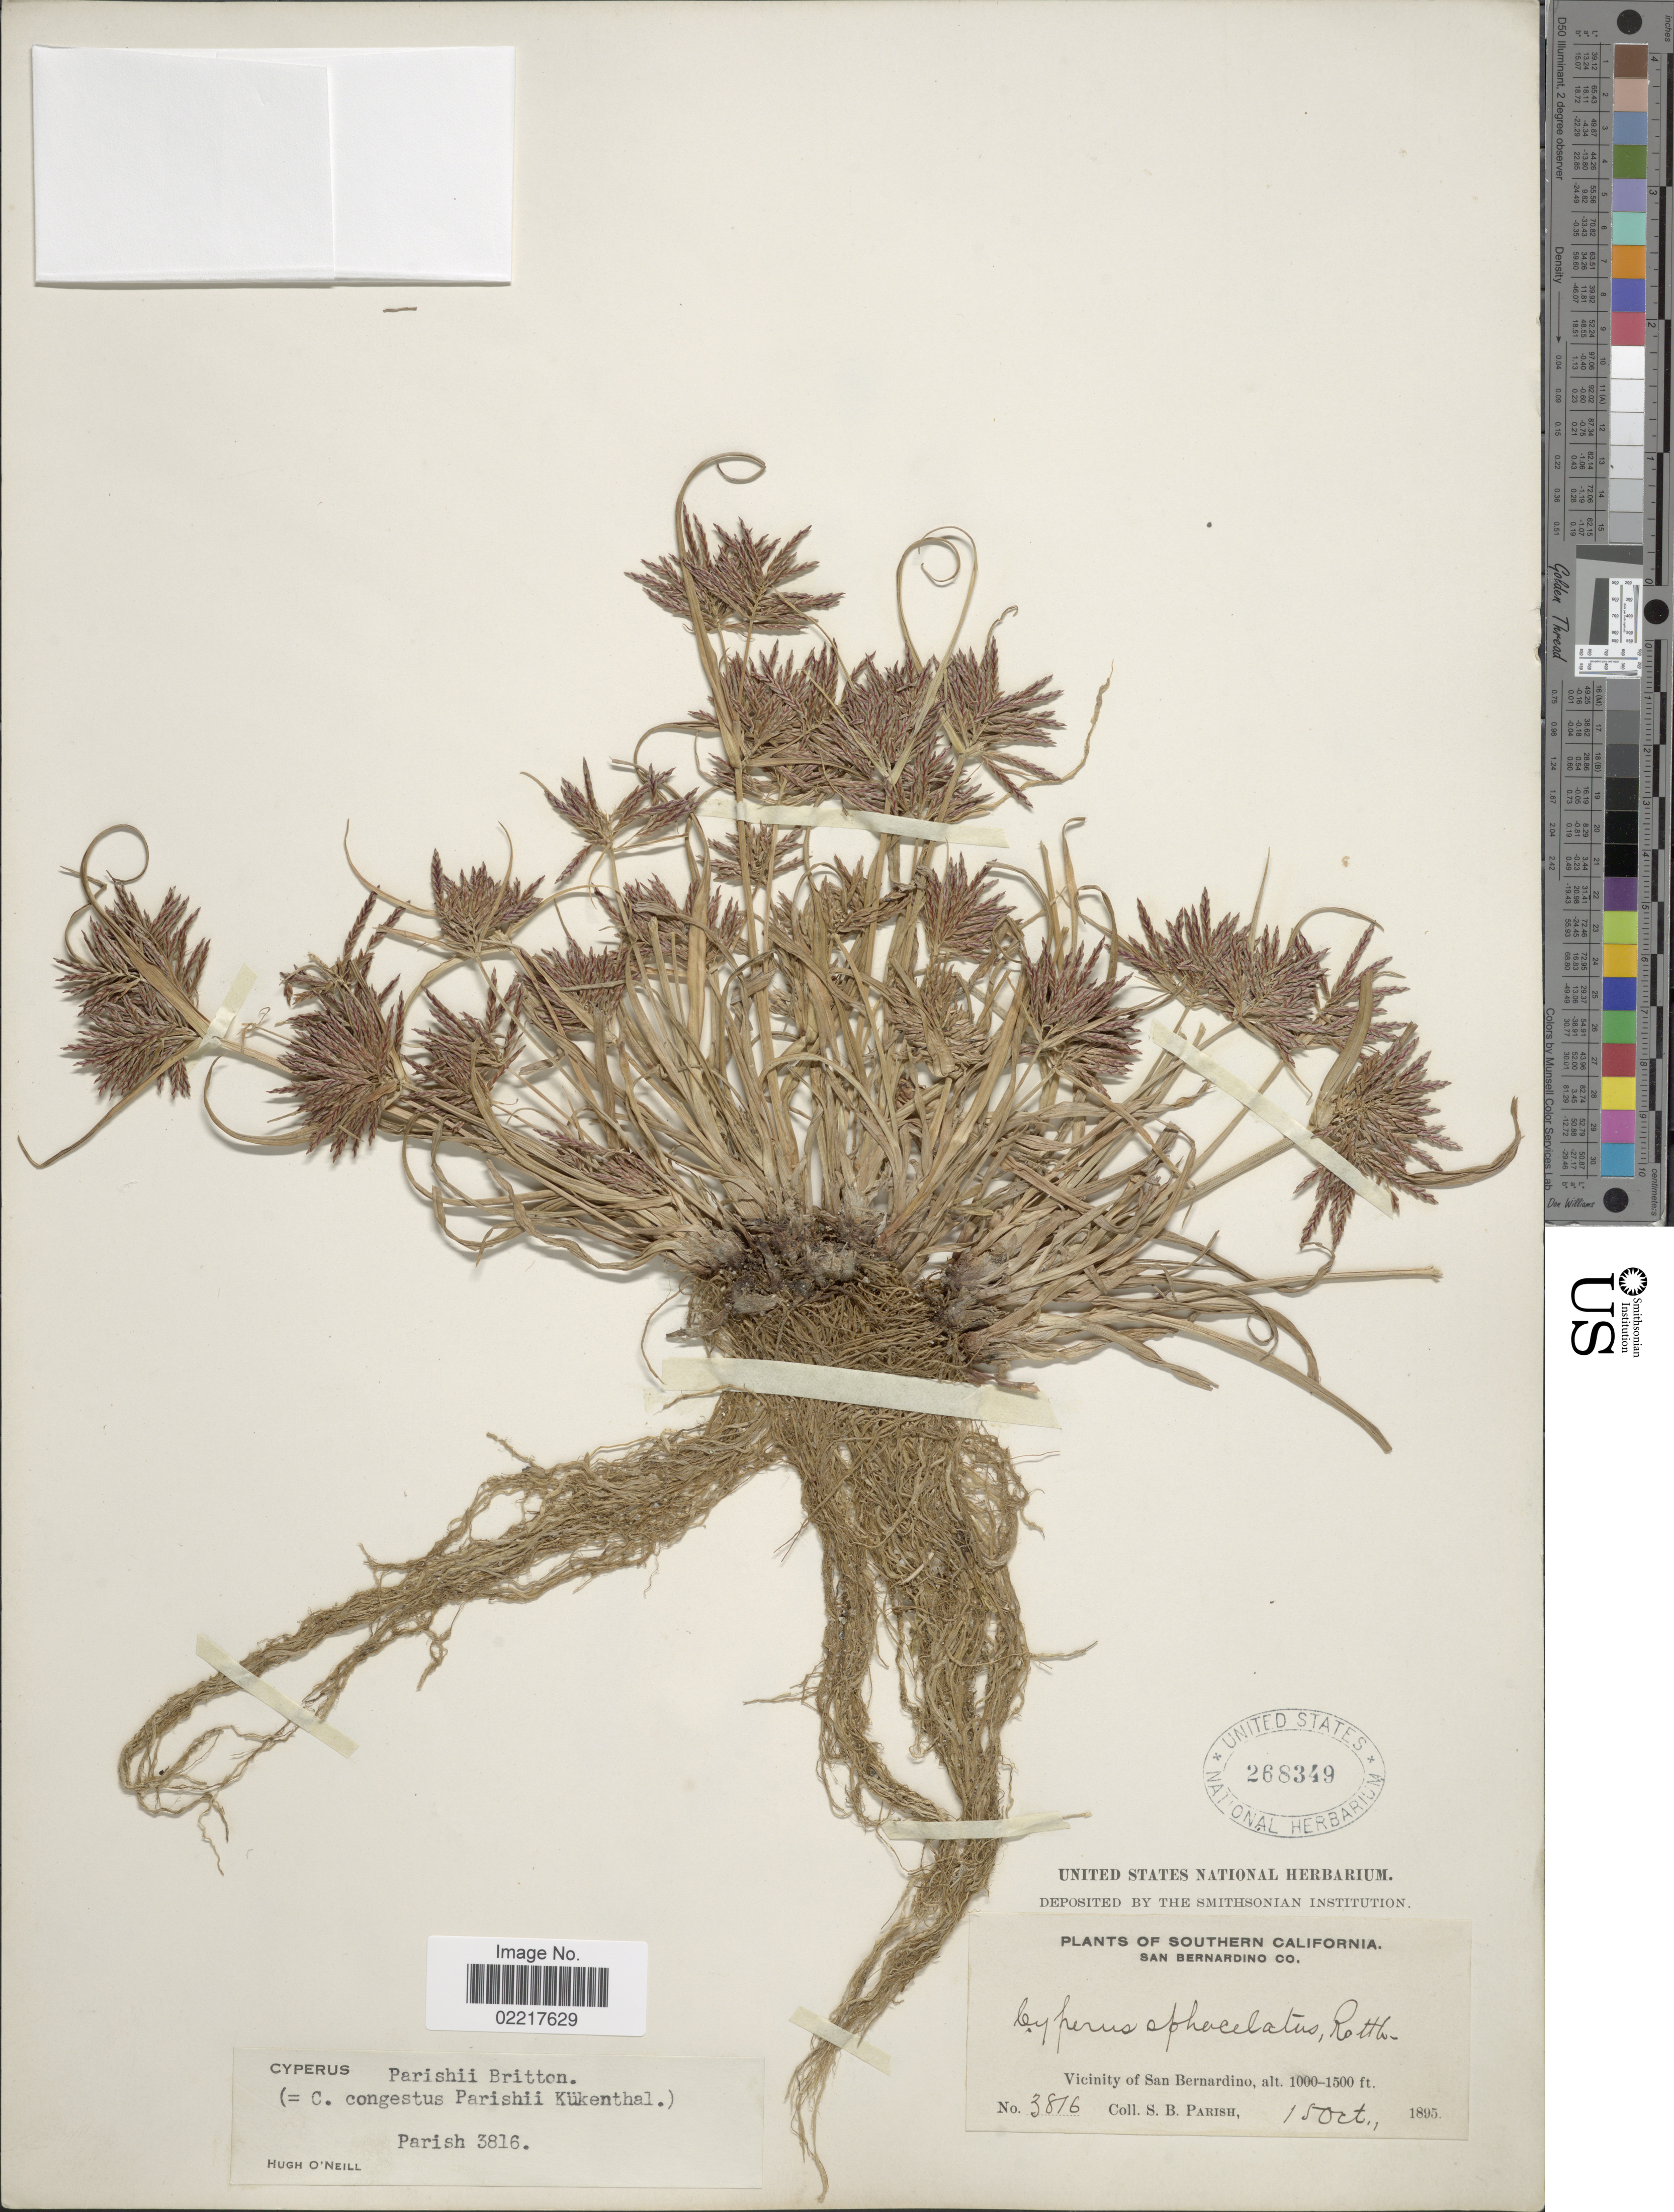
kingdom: Plantae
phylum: Tracheophyta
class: Liliopsida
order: Poales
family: Cyperaceae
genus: Cyperus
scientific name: Cyperus parishii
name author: Britton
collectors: S. B. Parish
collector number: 3816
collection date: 1895-10-15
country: United States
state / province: California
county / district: San Bernardino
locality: Southern California, San Bernardino Co. Vicinity of San Bernardino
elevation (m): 305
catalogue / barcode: US 268349